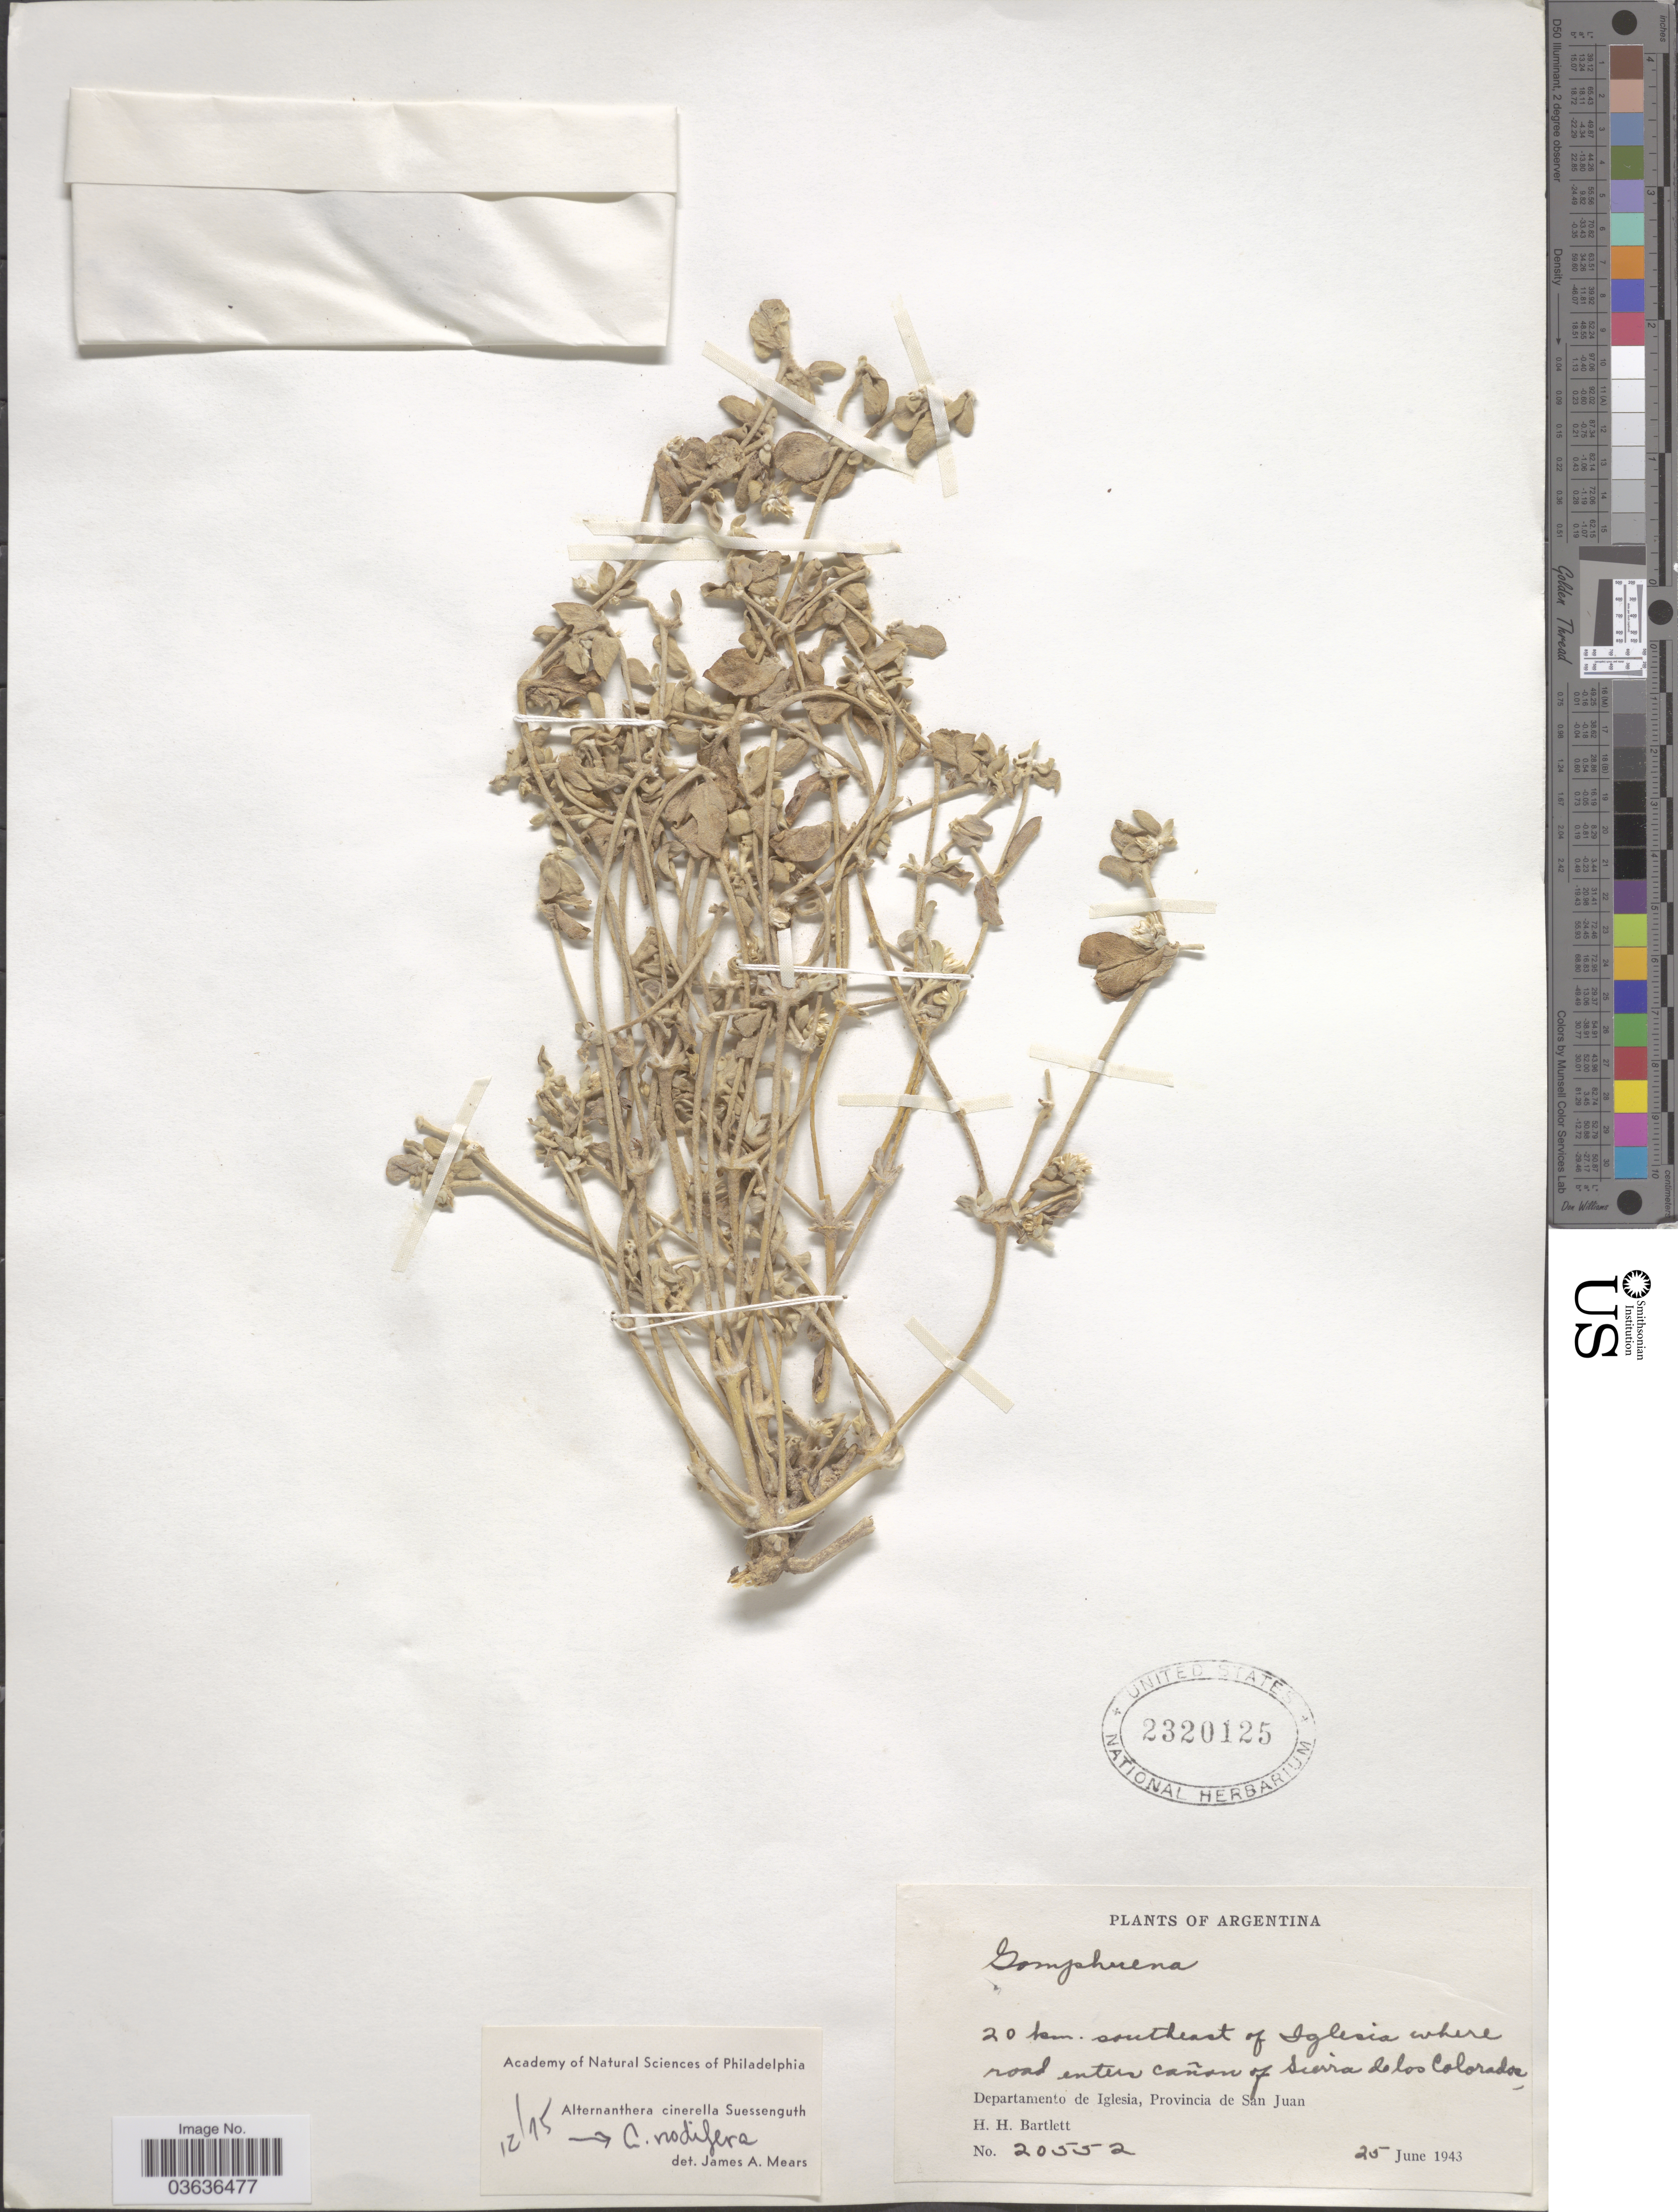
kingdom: Plantae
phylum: Tracheophyta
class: Magnoliopsida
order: Caryophyllales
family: Amaranthaceae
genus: Alternanthera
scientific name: Alternanthera nodifera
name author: (Moq.) Griseb.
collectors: H. H. Bartlett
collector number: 20552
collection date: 1943-06-25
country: Argentina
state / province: San Juan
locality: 20 km. southeast of Iglesia where road enters cañon of Sierra de los Colorados. Departamento de Iglesia.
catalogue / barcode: US 2320125